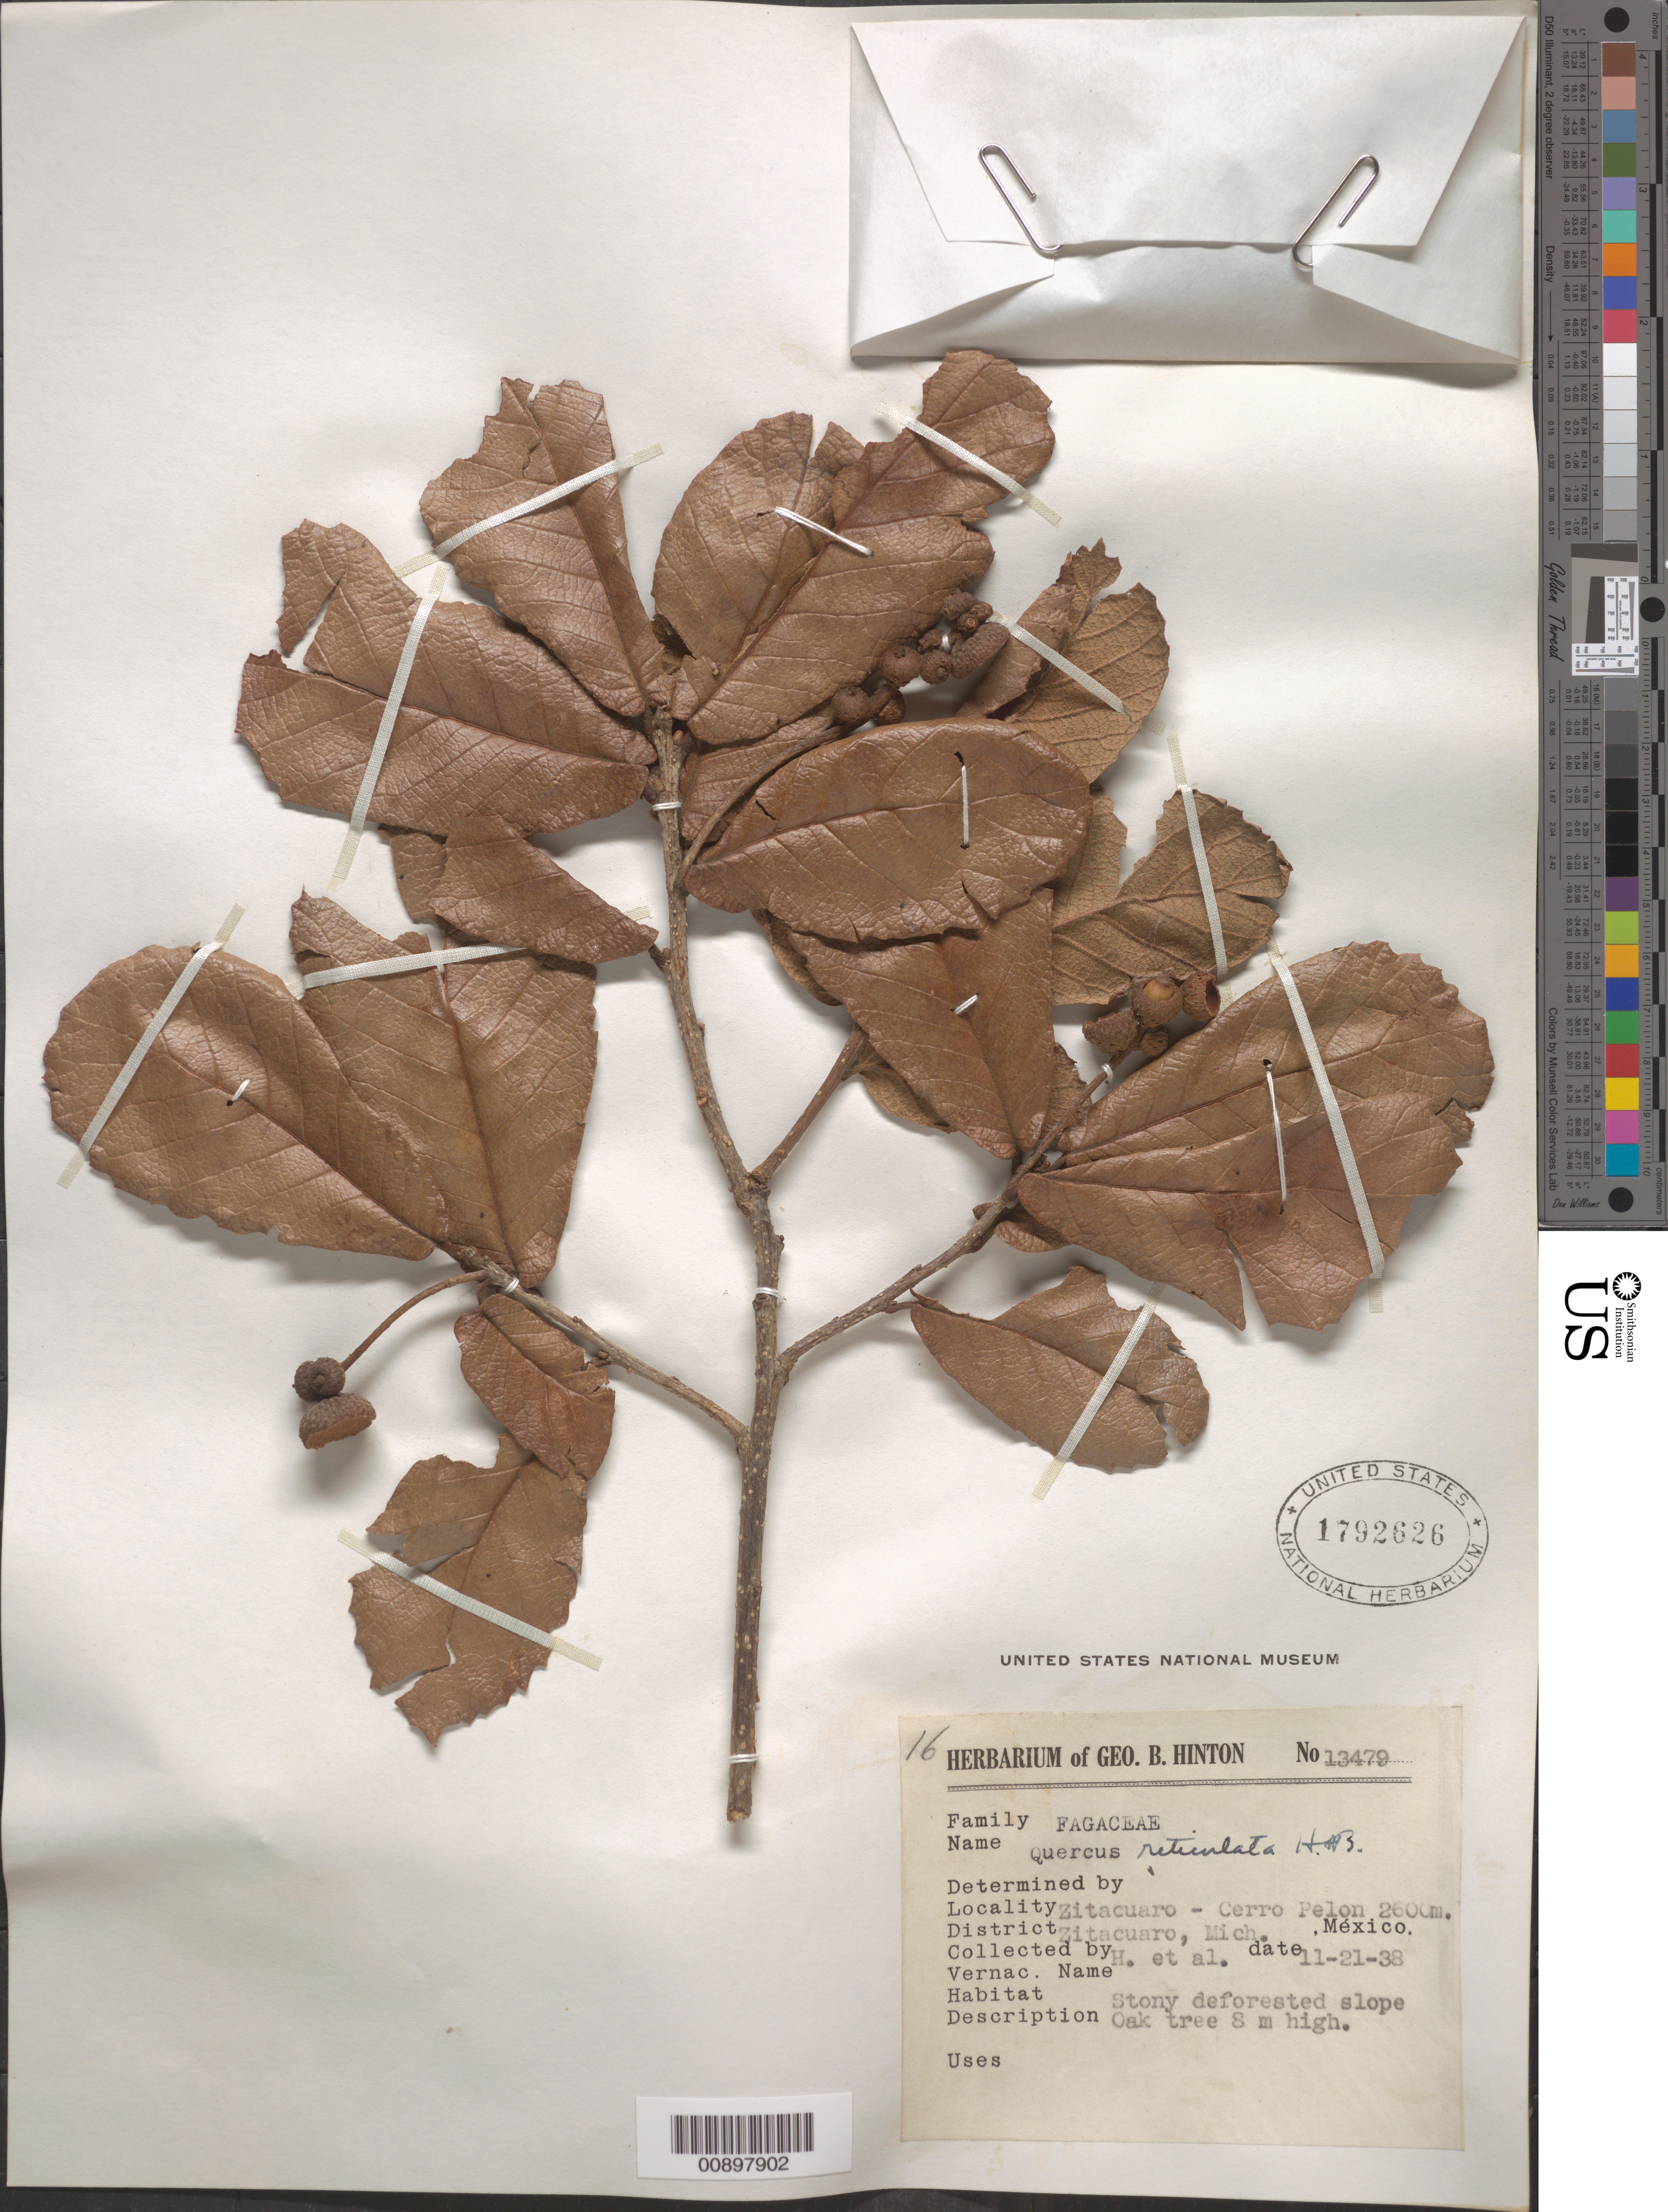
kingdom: Plantae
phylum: Tracheophyta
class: Magnoliopsida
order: Fagales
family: Fagaceae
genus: Quercus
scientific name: Quercus reticulata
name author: Humb. & Bonpl.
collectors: G. B. Hinton & et al.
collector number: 13479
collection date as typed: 21 Nov 1938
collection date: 1938-11-21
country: Mexico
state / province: Michoacán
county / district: Zitácuaro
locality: Zitácuaro - Cerro Pelon, District Zitácuaro, State of Michoacán.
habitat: Stony deforested slope.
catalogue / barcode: US 1792626